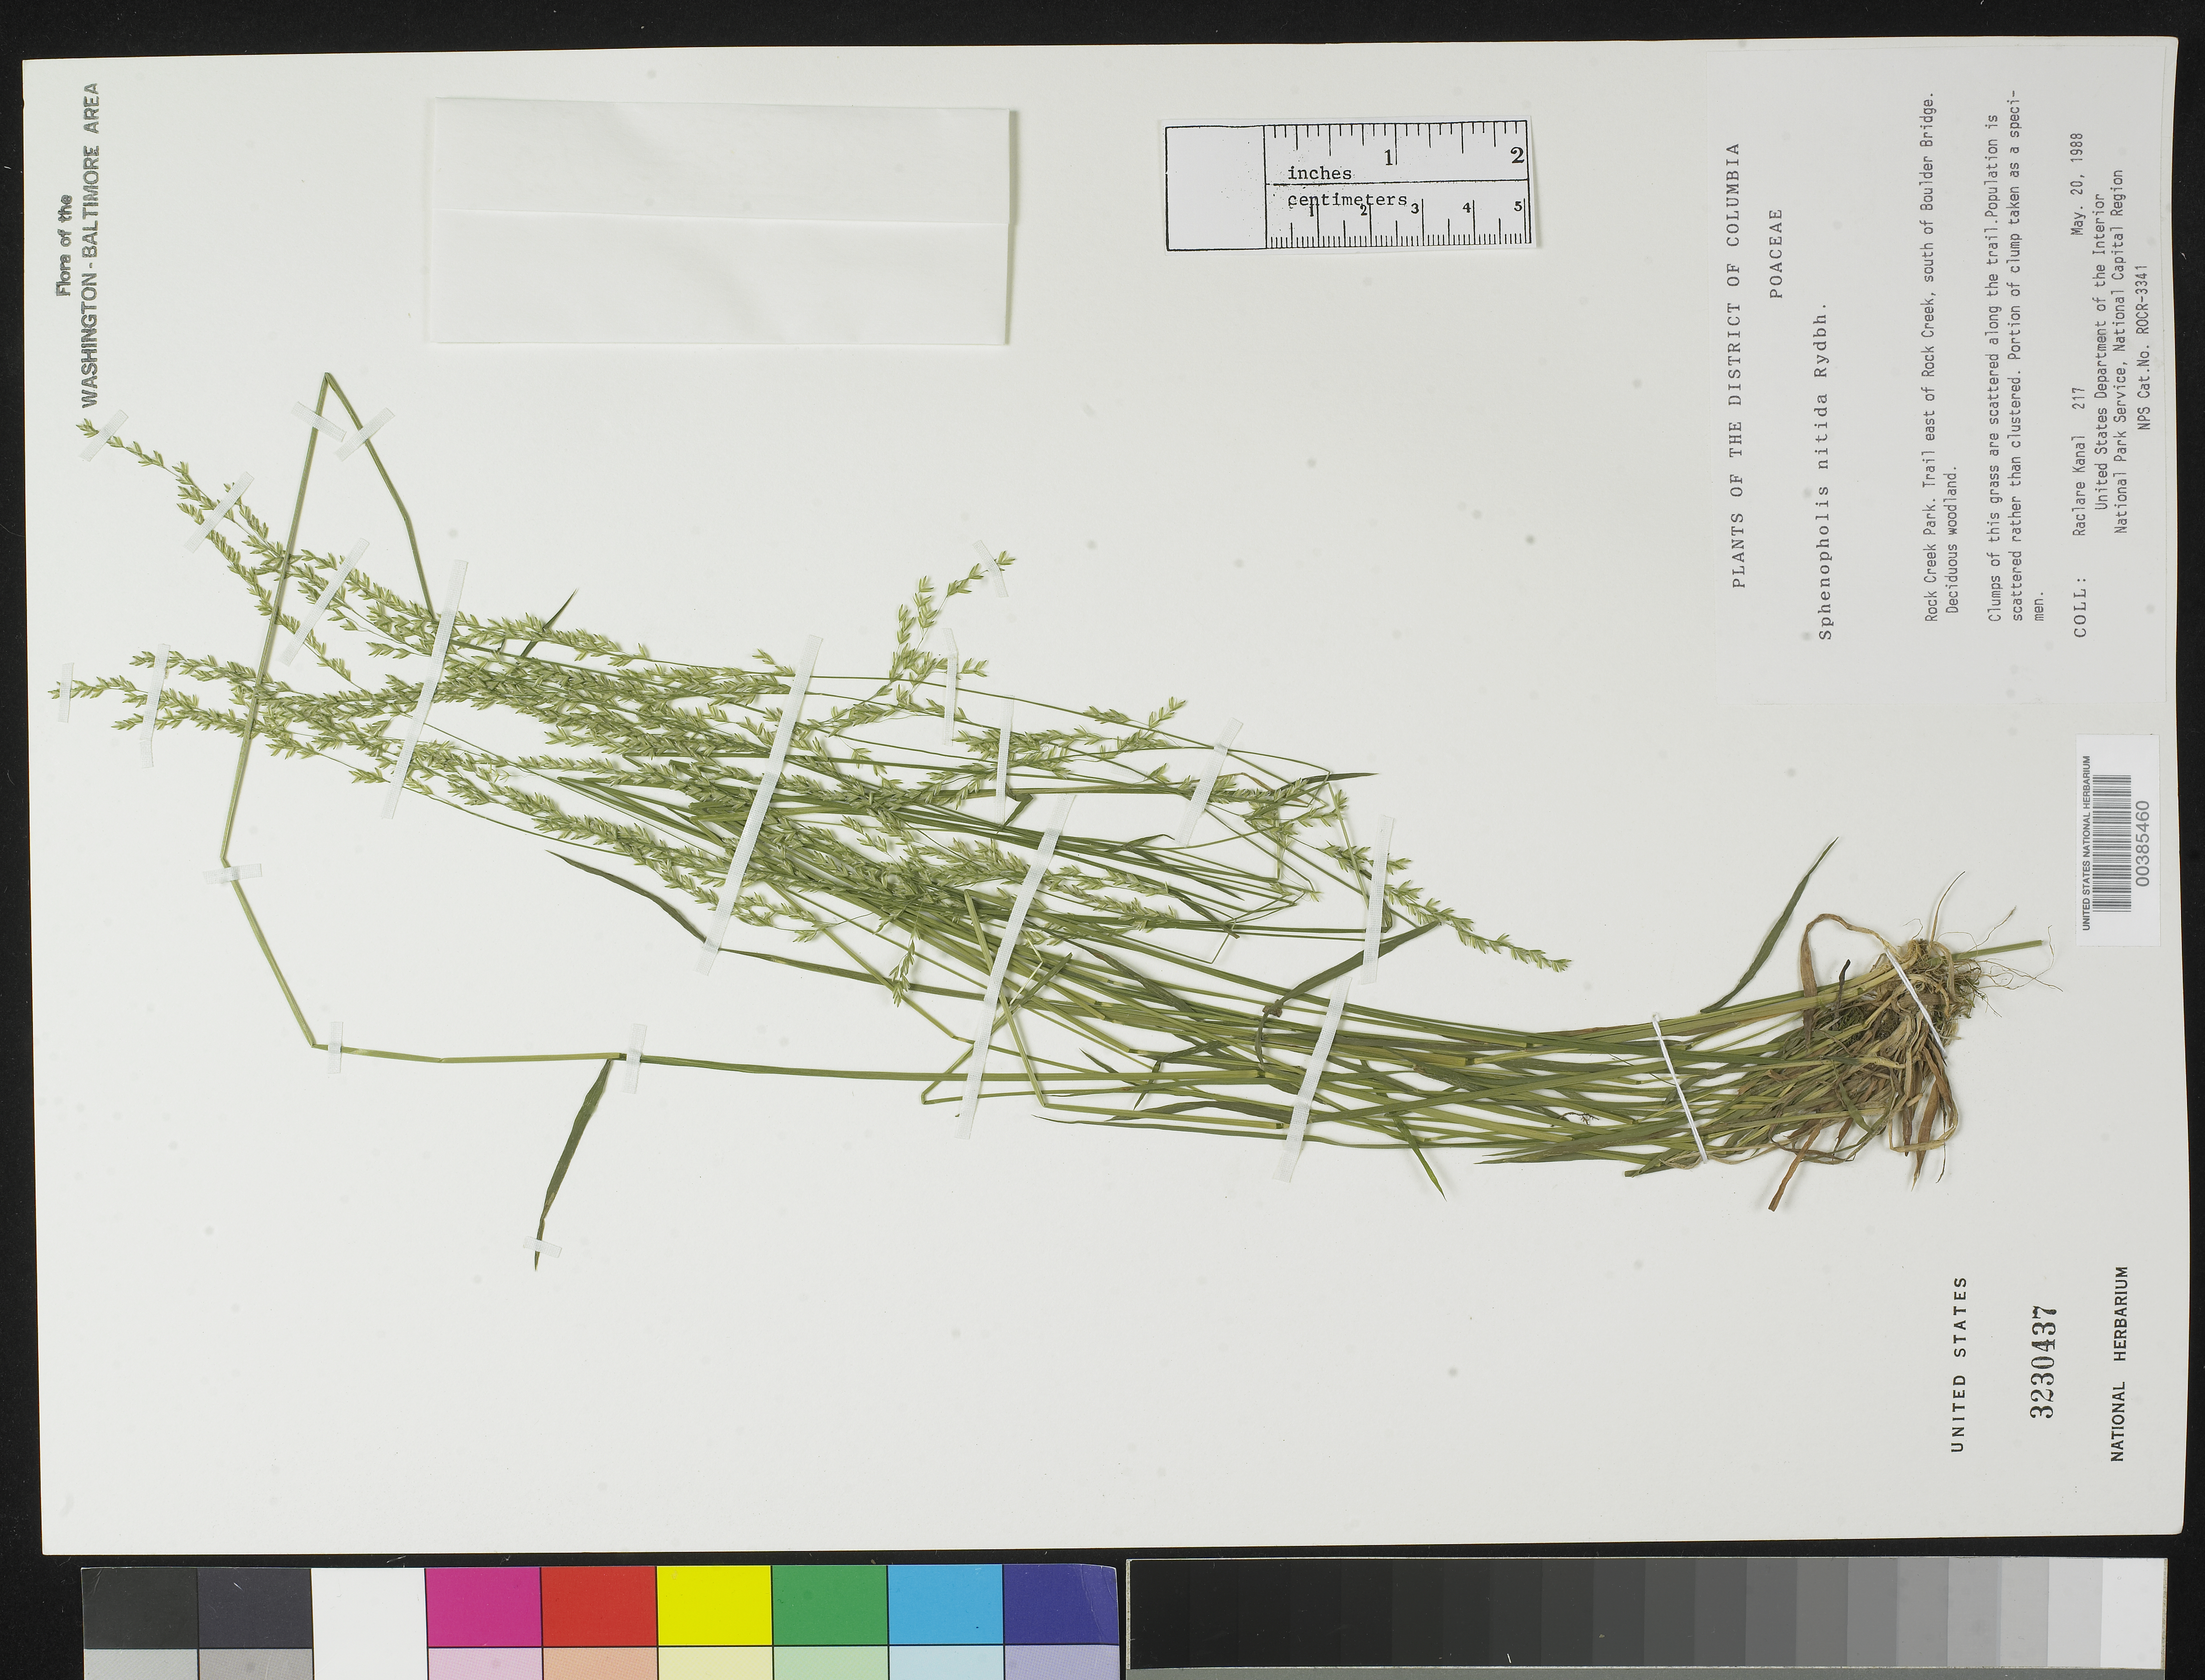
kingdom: Plantae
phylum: Tracheophyta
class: Liliopsida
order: Poales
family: Poaceae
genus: Sphenopholis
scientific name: Sphenopholis nitida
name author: (Biehler) Scribn.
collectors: R. Kanal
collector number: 217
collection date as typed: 20 May 1988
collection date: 1988-05-20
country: United States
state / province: District of Columbia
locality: Rock Creek Park, E of Rock Creek, S of Boulder Bridge Rock Creek Park and Vicinity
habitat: Deciduous woodland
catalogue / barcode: US 3230437